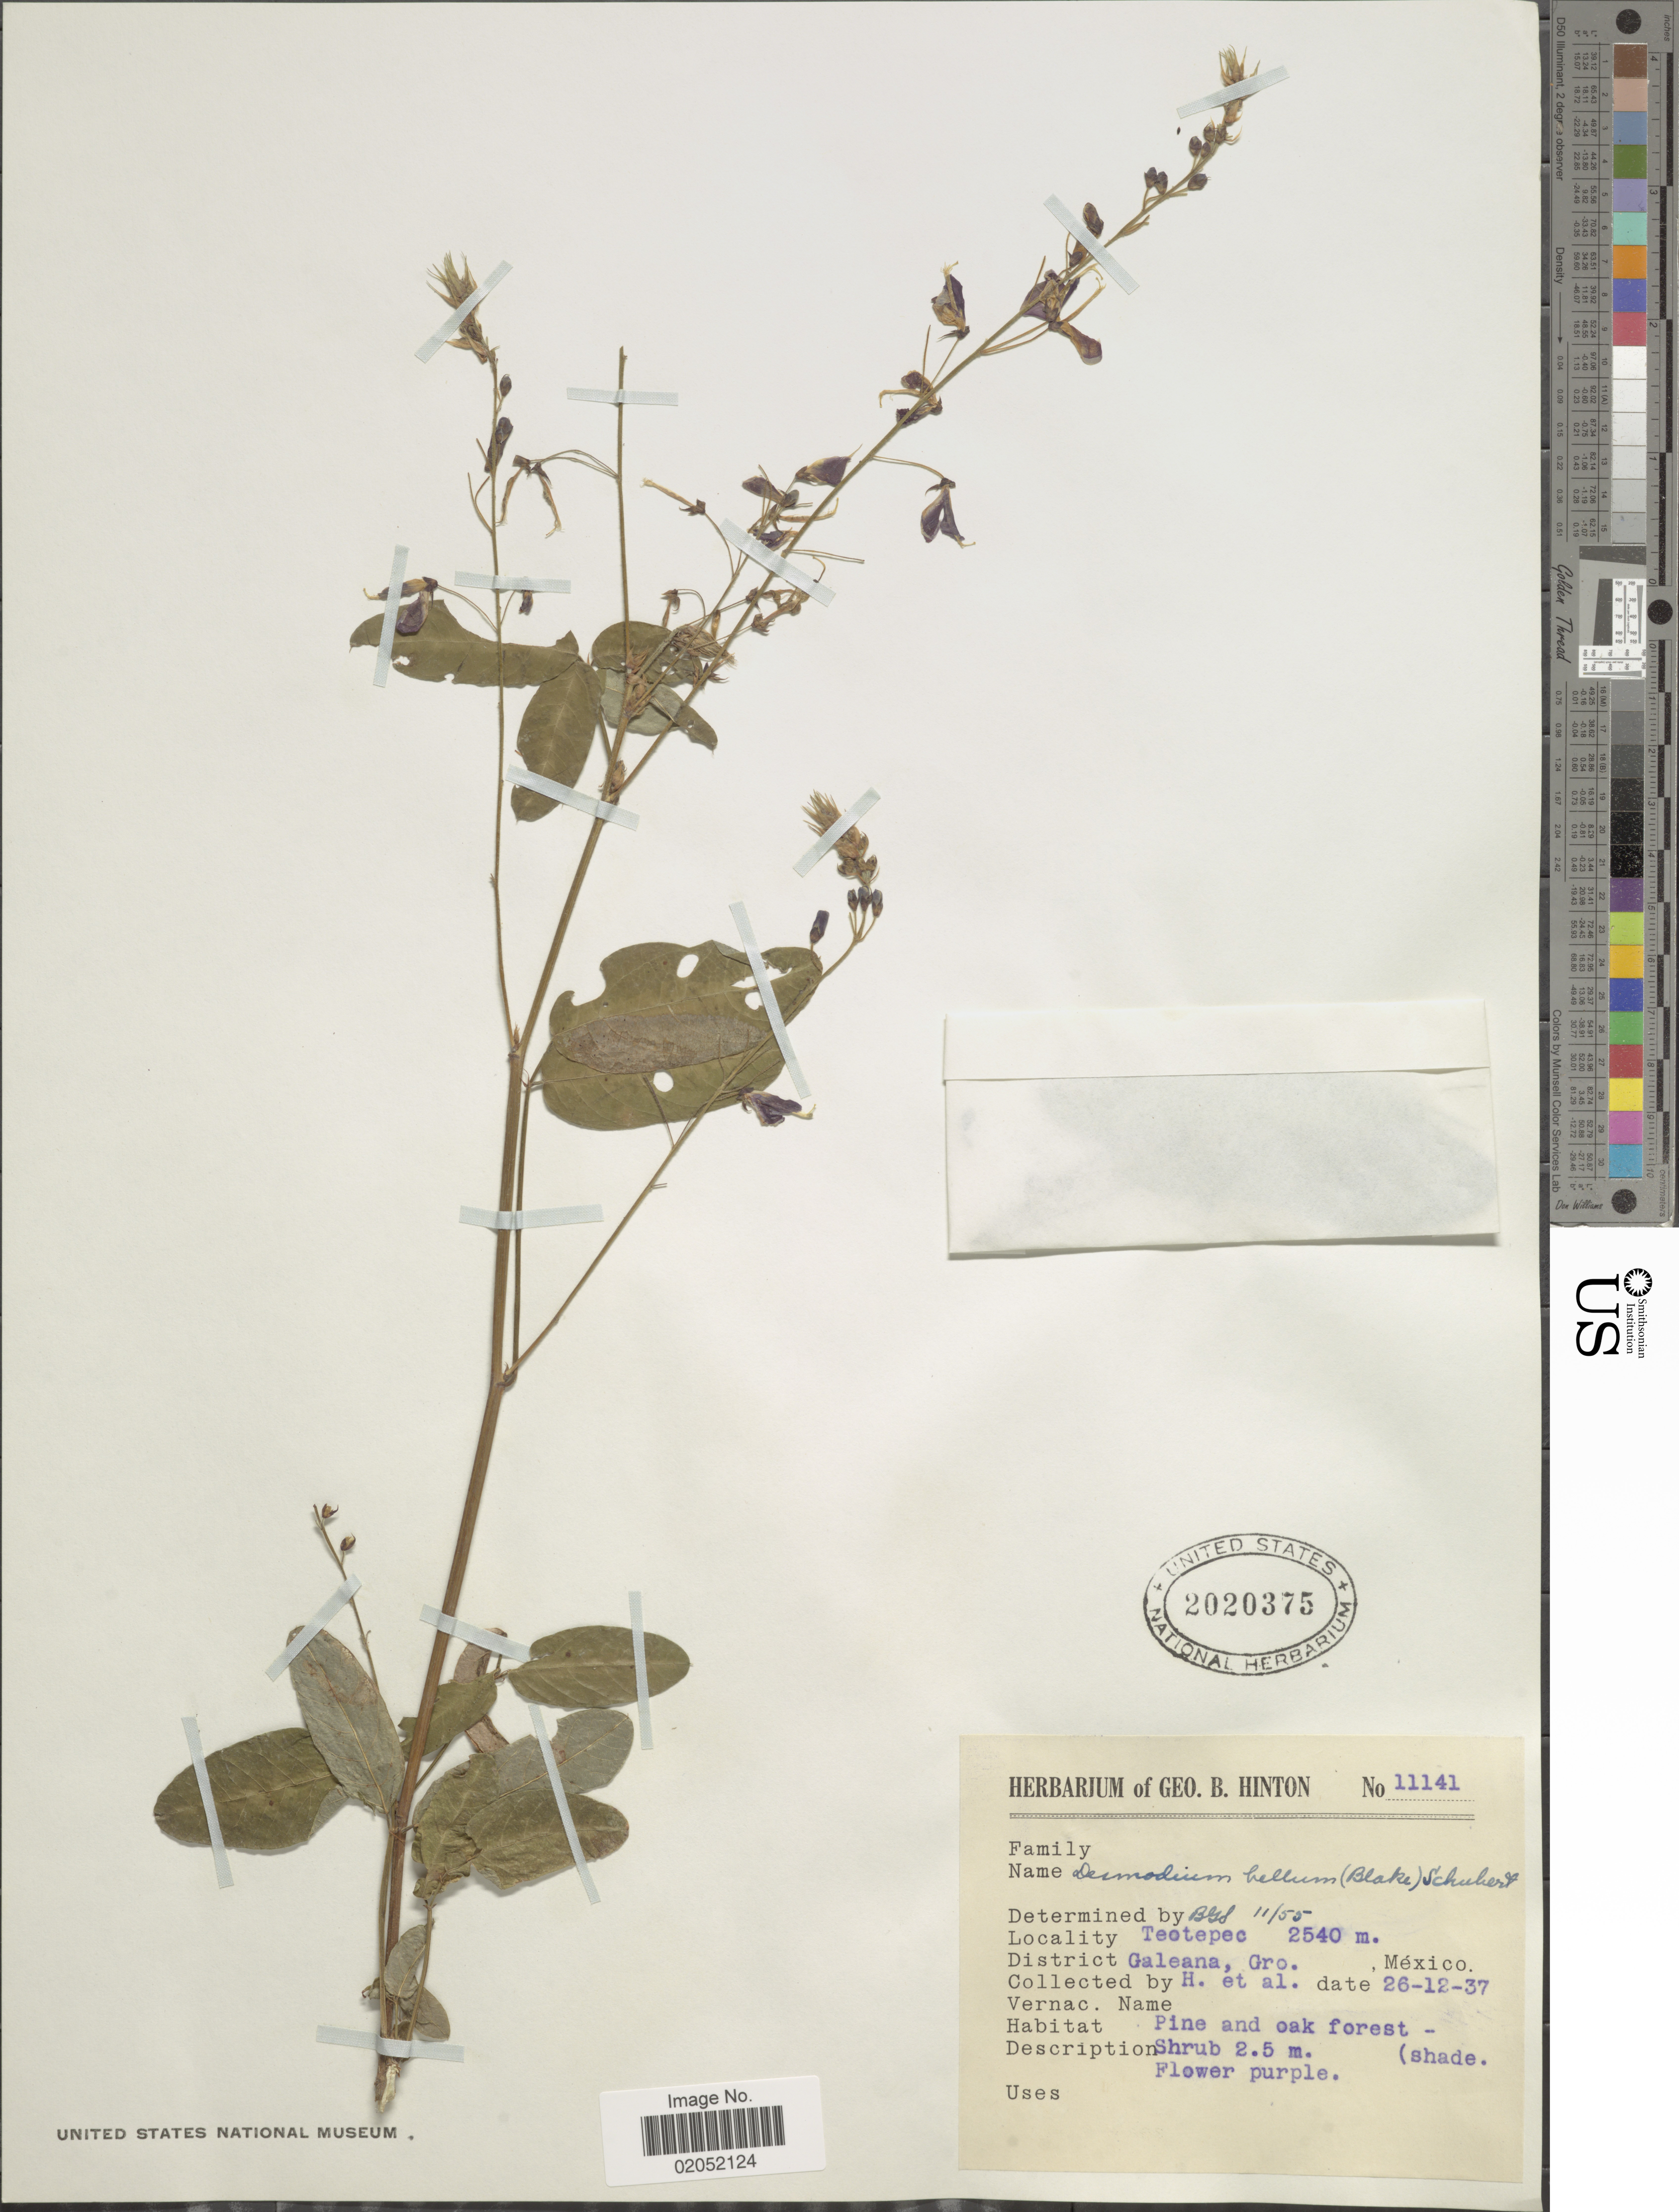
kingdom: Plantae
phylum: Tracheophyta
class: Magnoliopsida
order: Fabales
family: Fabaceae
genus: Desmodium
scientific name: Desmodium bellum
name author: (S.F. Blake) B.G. Schub.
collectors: G. B. Hinton & et al.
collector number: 11141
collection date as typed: Transcribed d/m/y: 26/12/37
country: Mexico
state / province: Guerrero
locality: Teotepec. District Galeana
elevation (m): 2540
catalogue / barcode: US 2020375